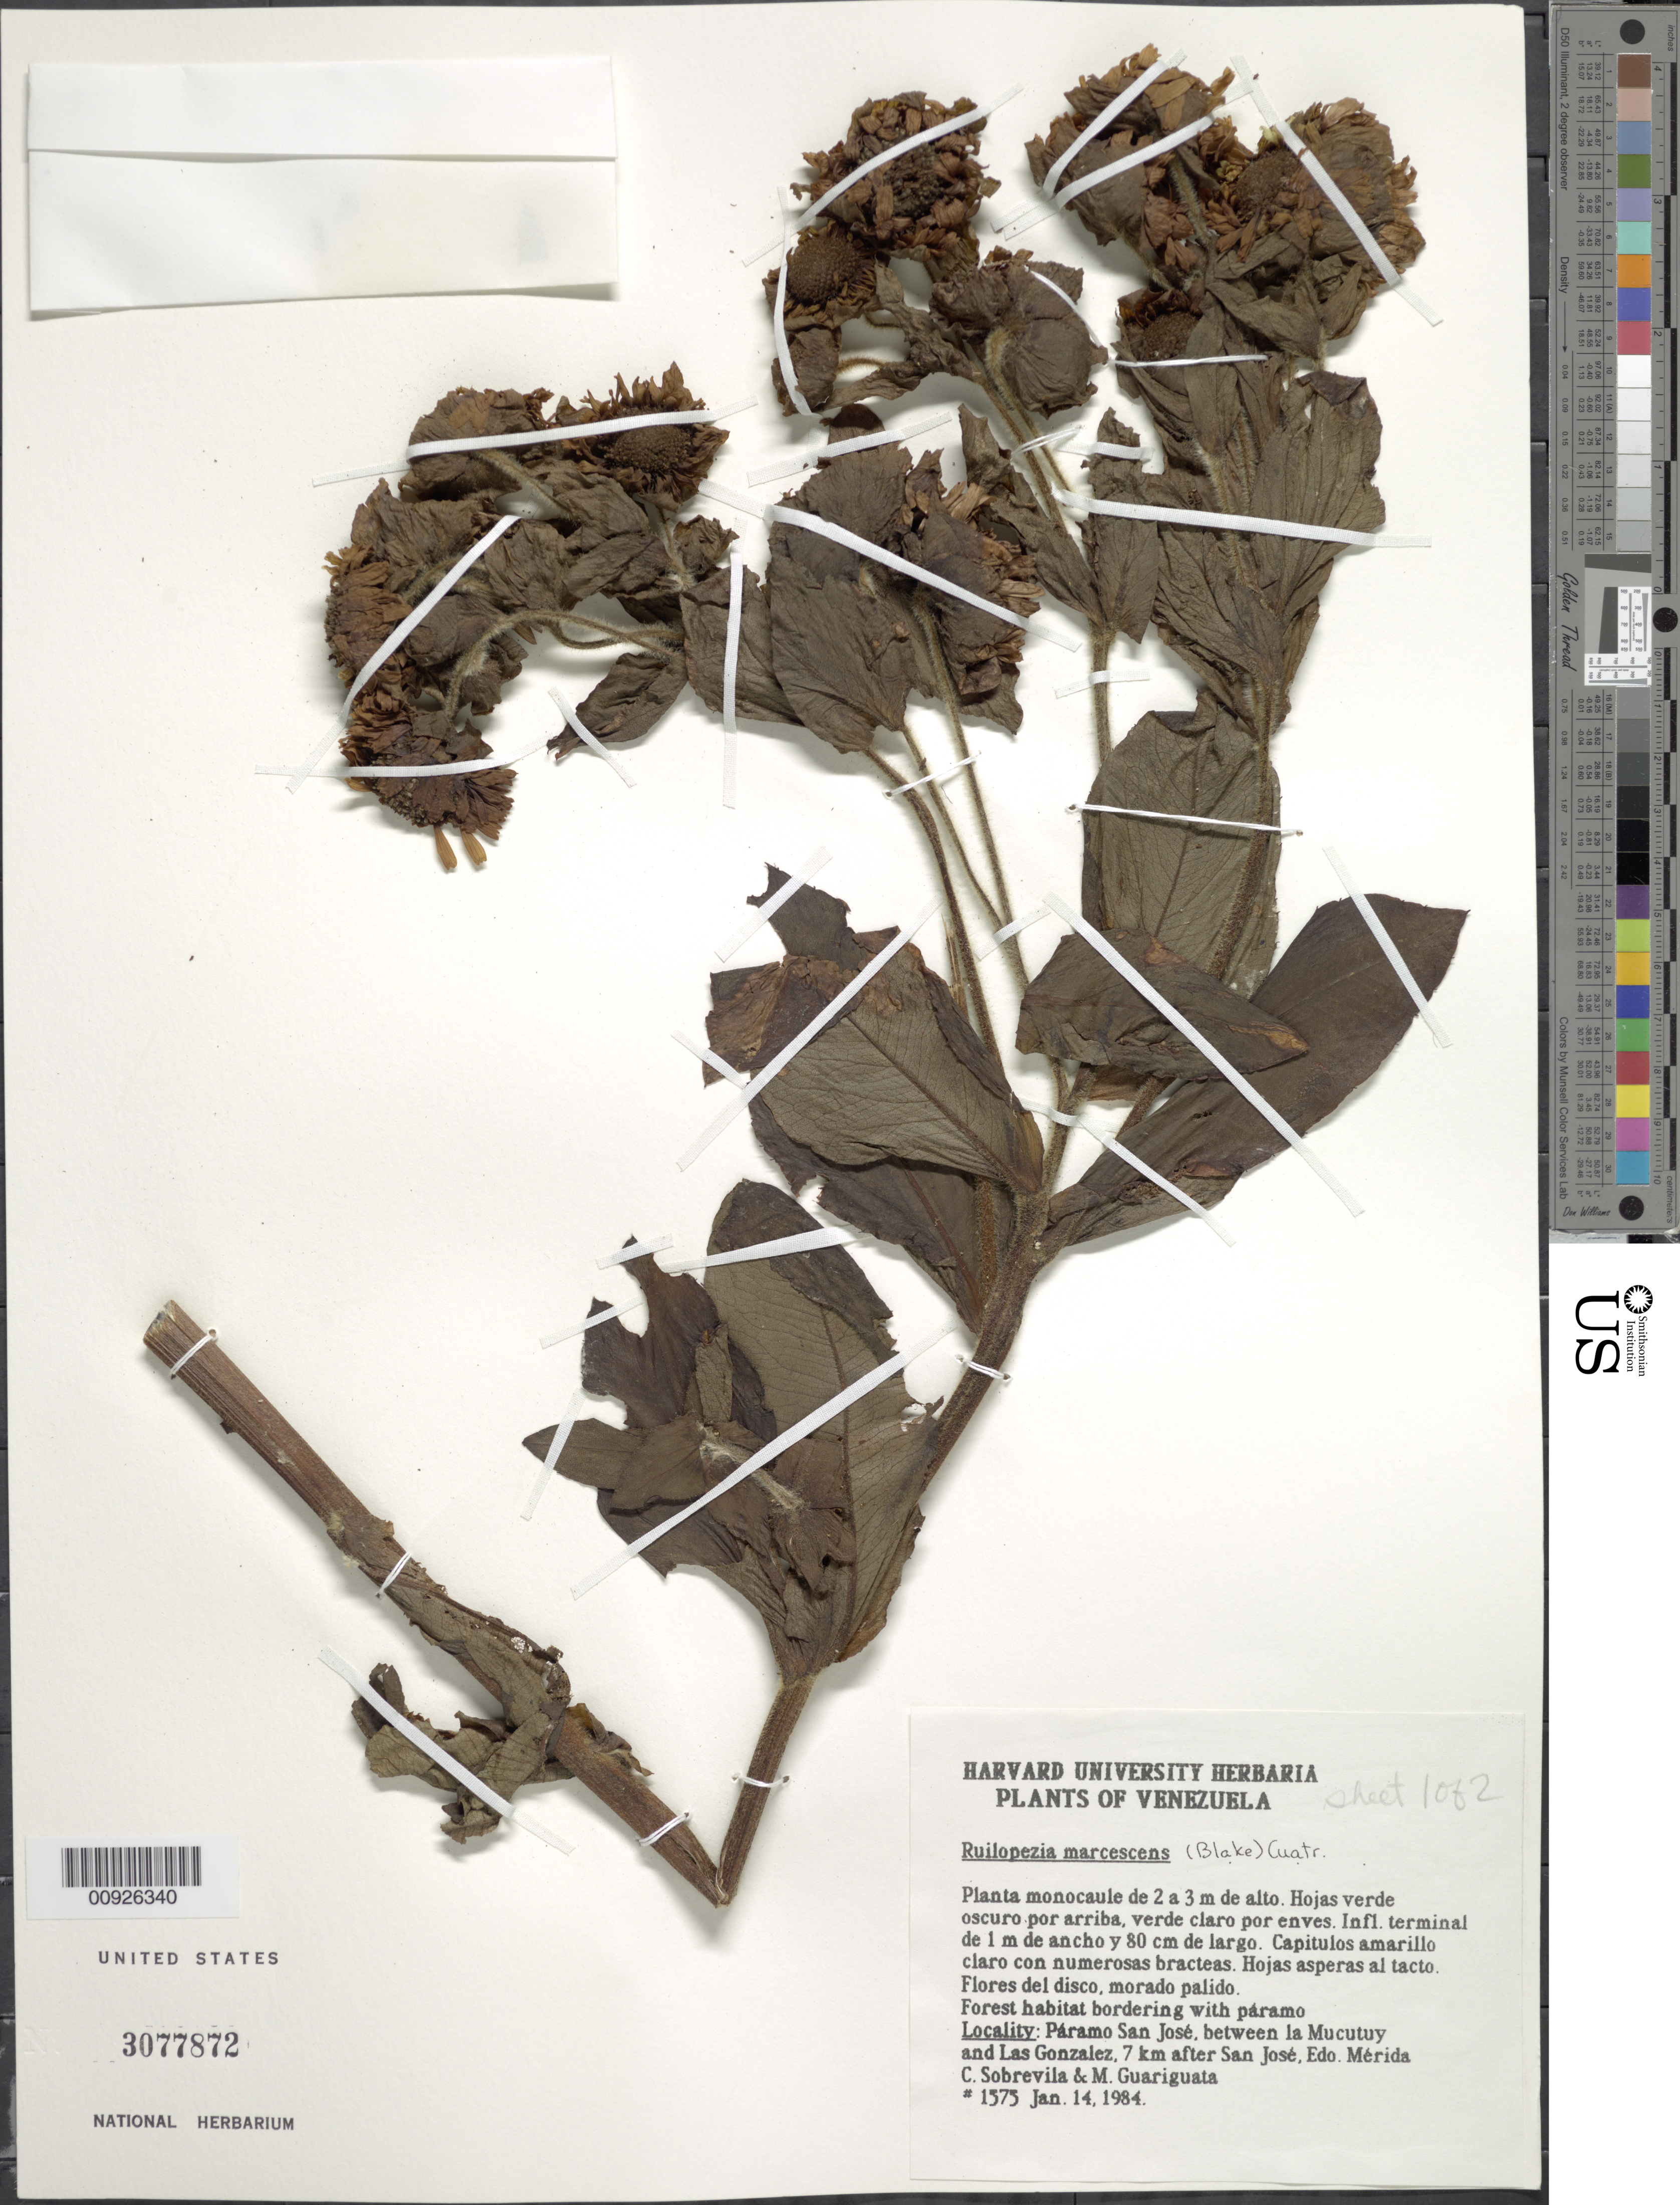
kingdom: Plantae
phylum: Tracheophyta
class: Magnoliopsida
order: Asterales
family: Asteraceae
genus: Ruilopezia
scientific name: Ruilopezia marcescens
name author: (S.F. Blake) Cuatrec.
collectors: C. Sobrevila & M. Guariguata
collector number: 1984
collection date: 1984-01-14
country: Venezuela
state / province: Mérida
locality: Páramo de San José. Between la Mucutuy and Las Gonzales, 7 km after San José.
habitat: Forest habitat bordering with páramo.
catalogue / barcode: US 3077872